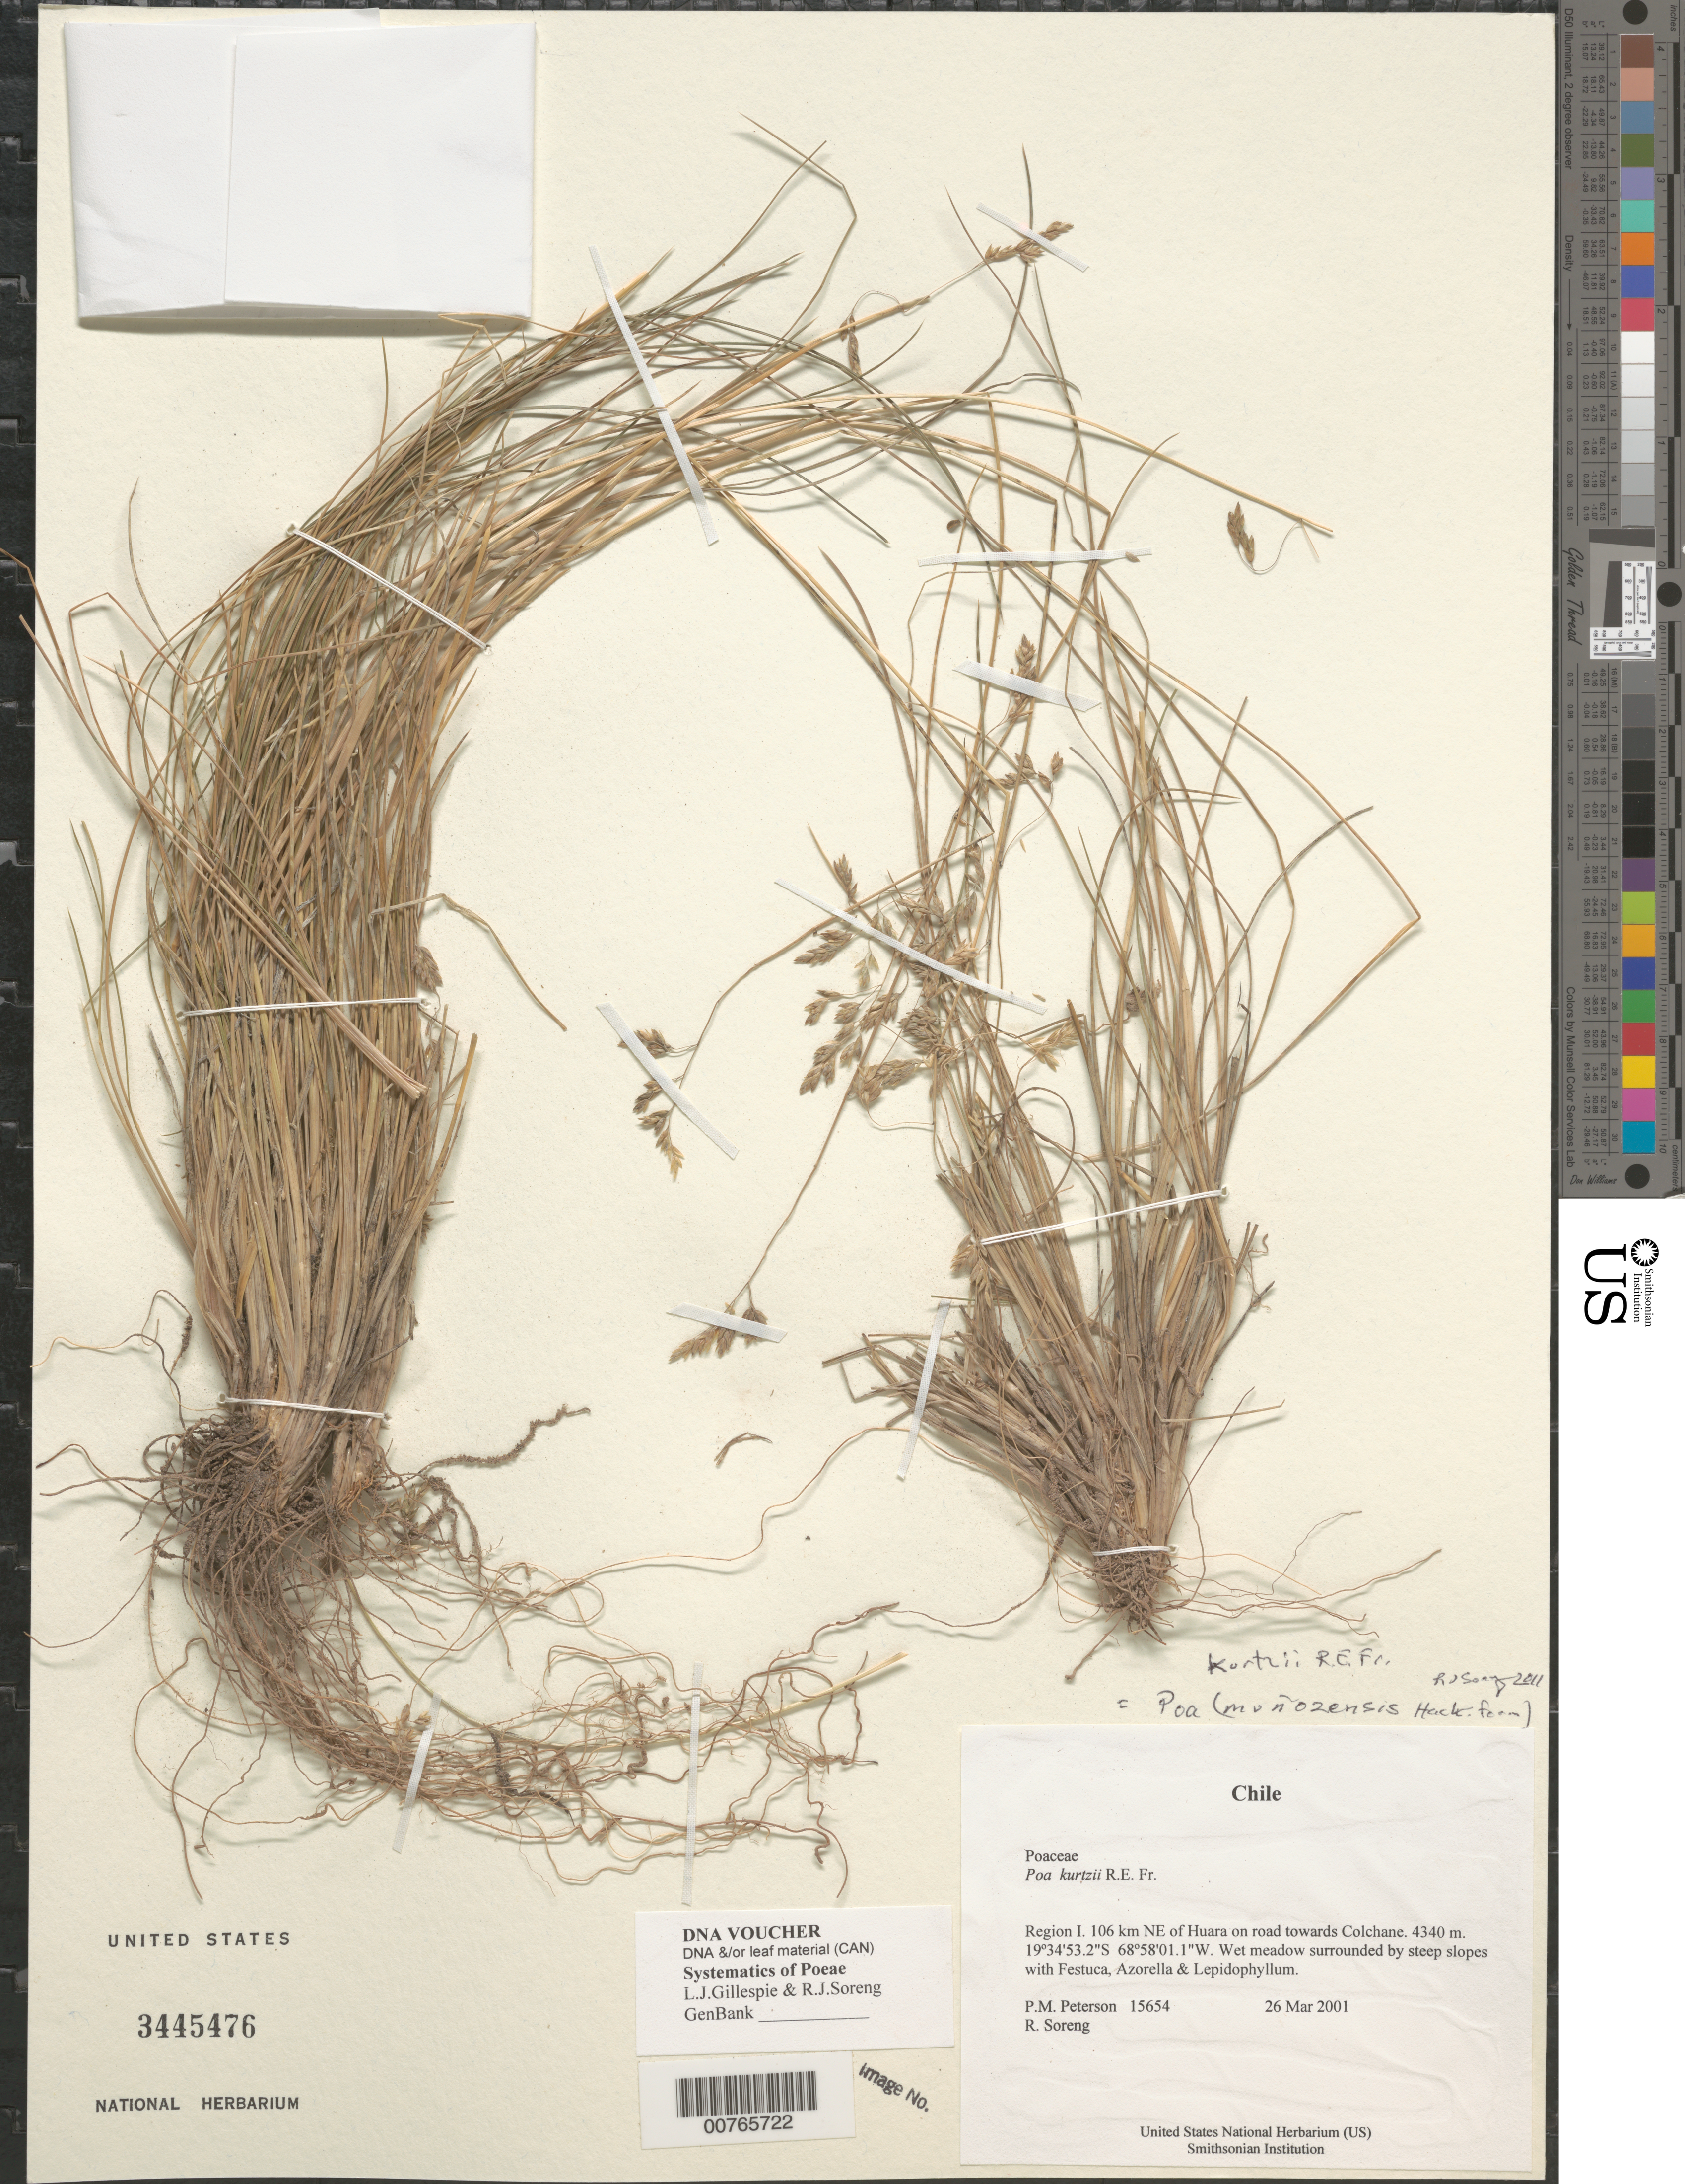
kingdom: Plantae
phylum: Tracheophyta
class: Liliopsida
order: Poales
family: Poaceae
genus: Poa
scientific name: Poa kurtzii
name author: R.E. Fr.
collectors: P. M. Peterson & R. J. Soreng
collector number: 15654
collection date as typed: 26 Mar 2001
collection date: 2001-03-26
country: Chile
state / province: Tarapacá (I)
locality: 106 km NE of Huara on road towards Colchane.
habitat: Wet meadow surrounded by steep slopes with Festuca, Azorella & Lepidophyllum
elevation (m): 4340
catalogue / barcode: US 3445476